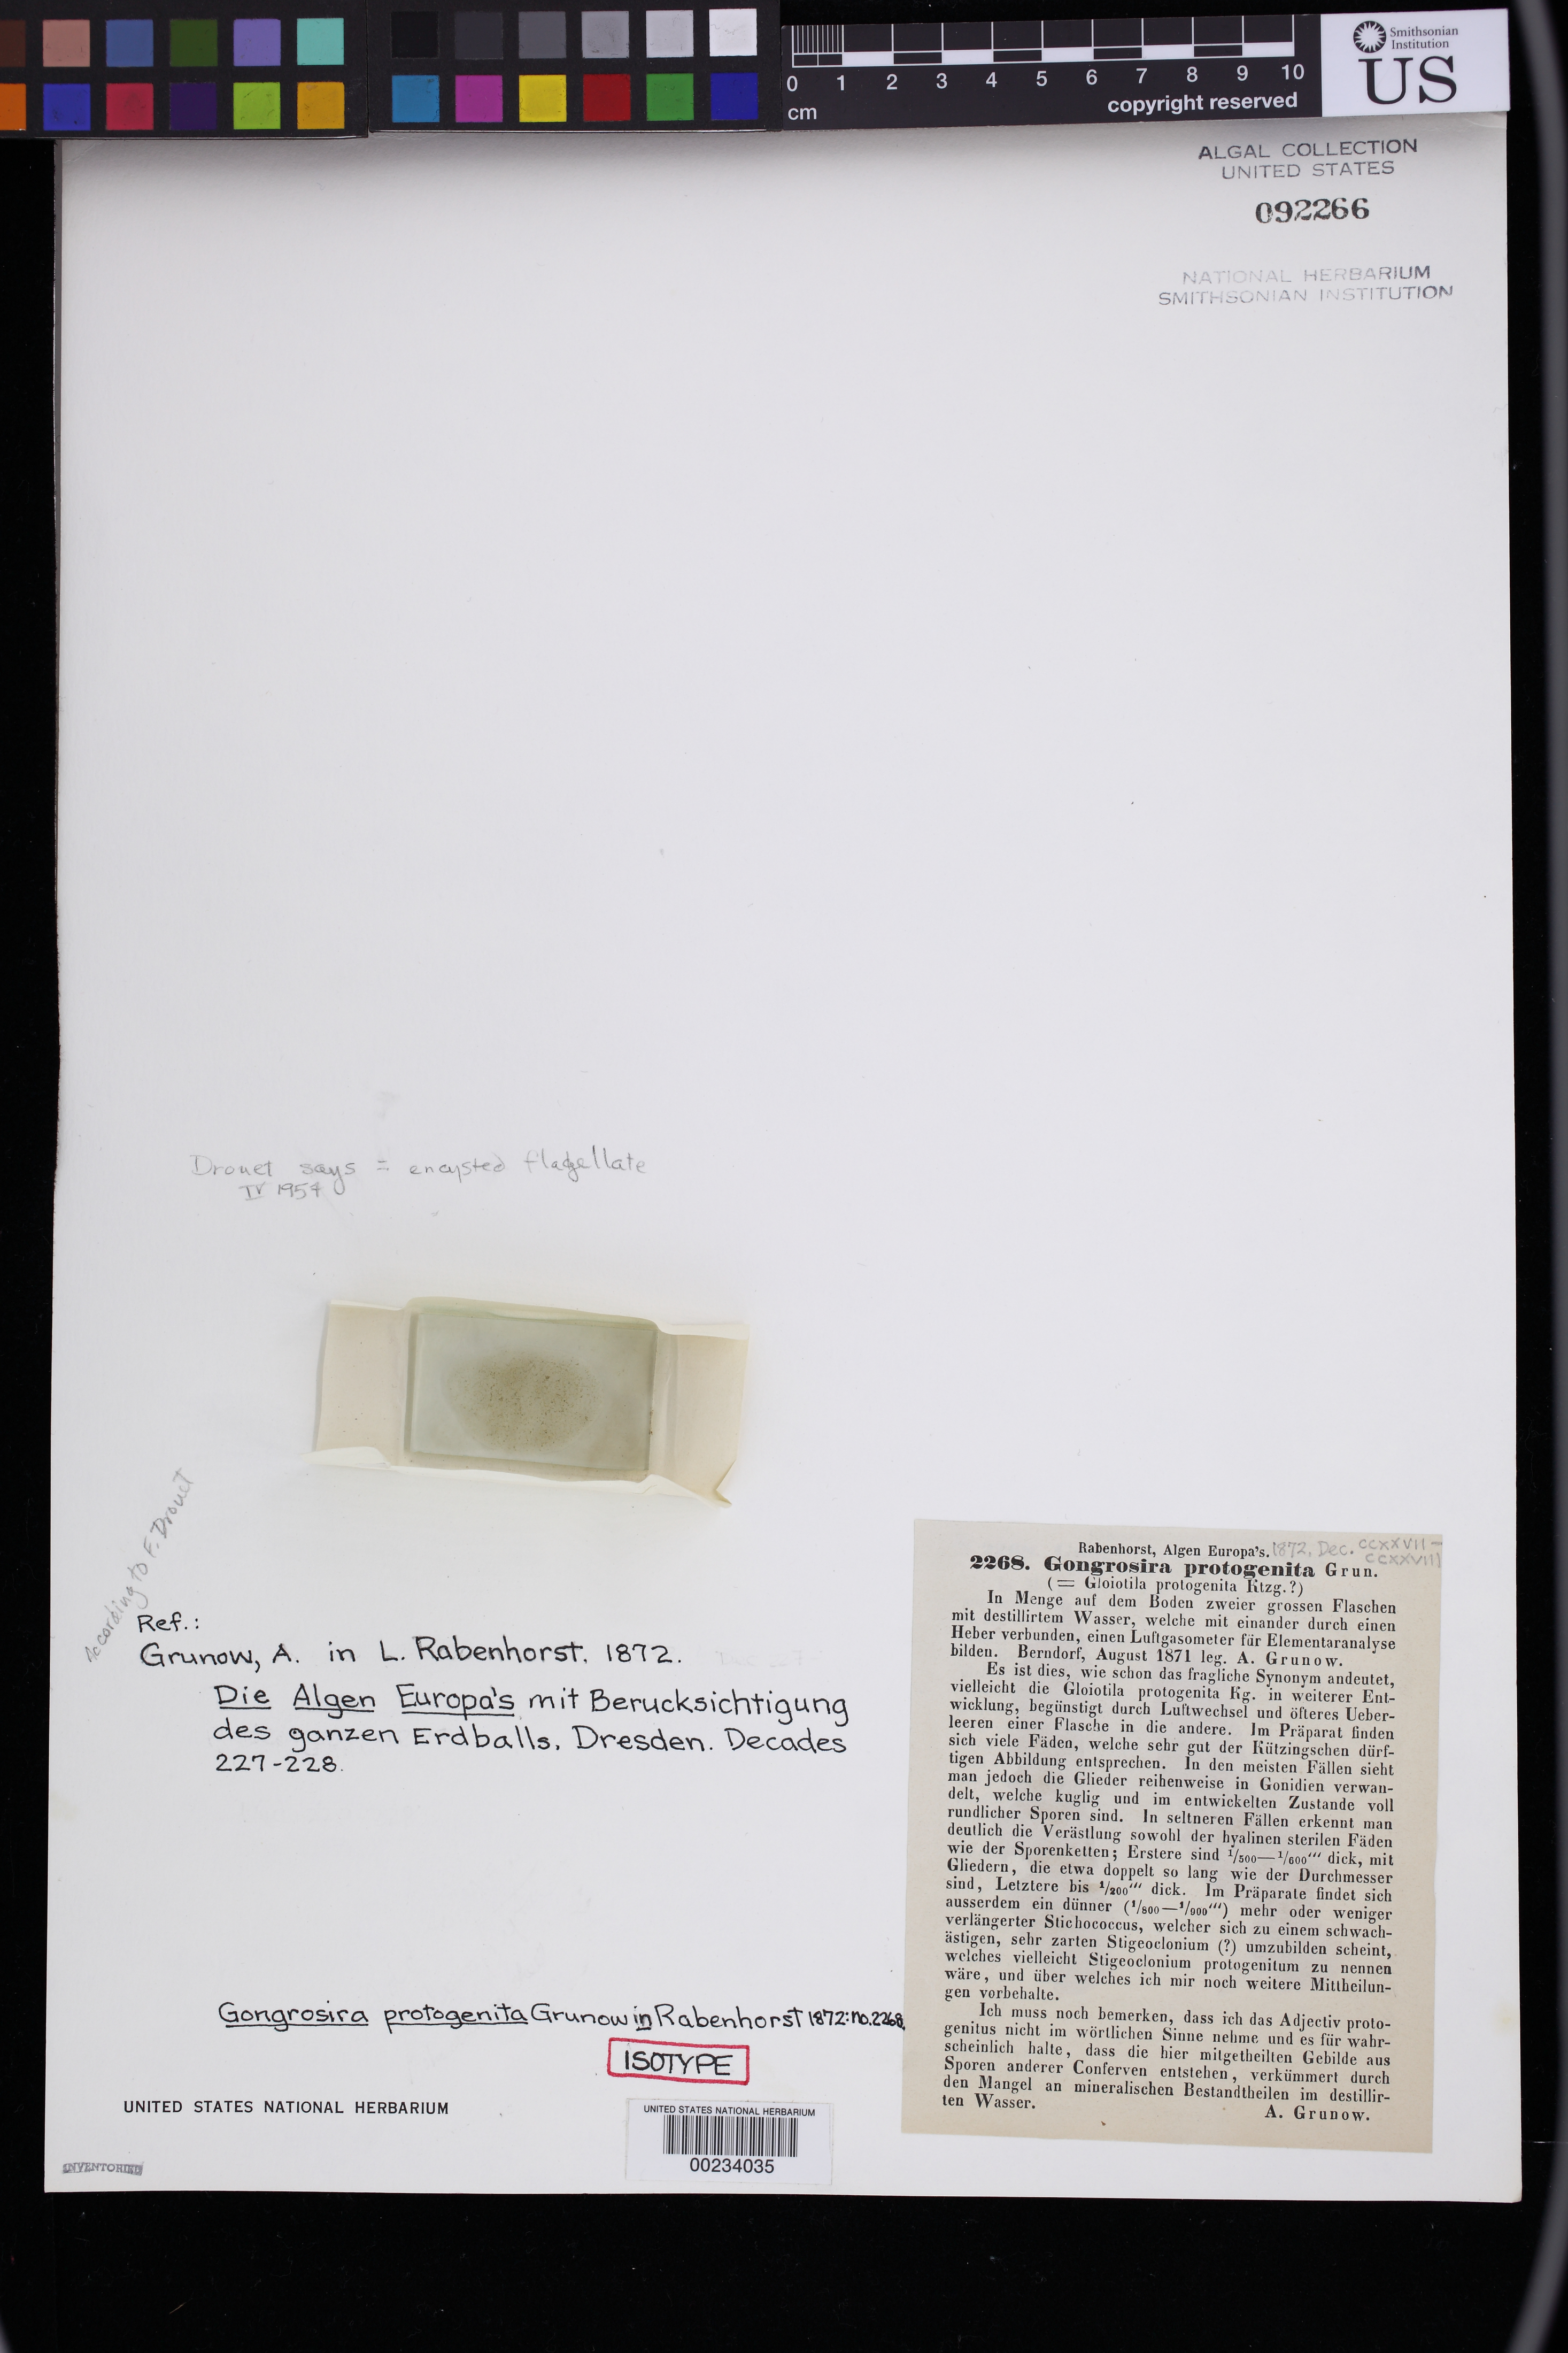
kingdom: Plantae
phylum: Chlorophyta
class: Chlorophyceae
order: Chaetophorales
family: Chaetophoraceae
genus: Gongrosira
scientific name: Gongrosira protogenita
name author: Grunow in Rabenh.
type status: Isotype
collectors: A. Grunow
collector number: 2268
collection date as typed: Aug 1871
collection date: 1871-08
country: Austria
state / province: Niederosterreich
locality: Berndorf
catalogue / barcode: US 92266